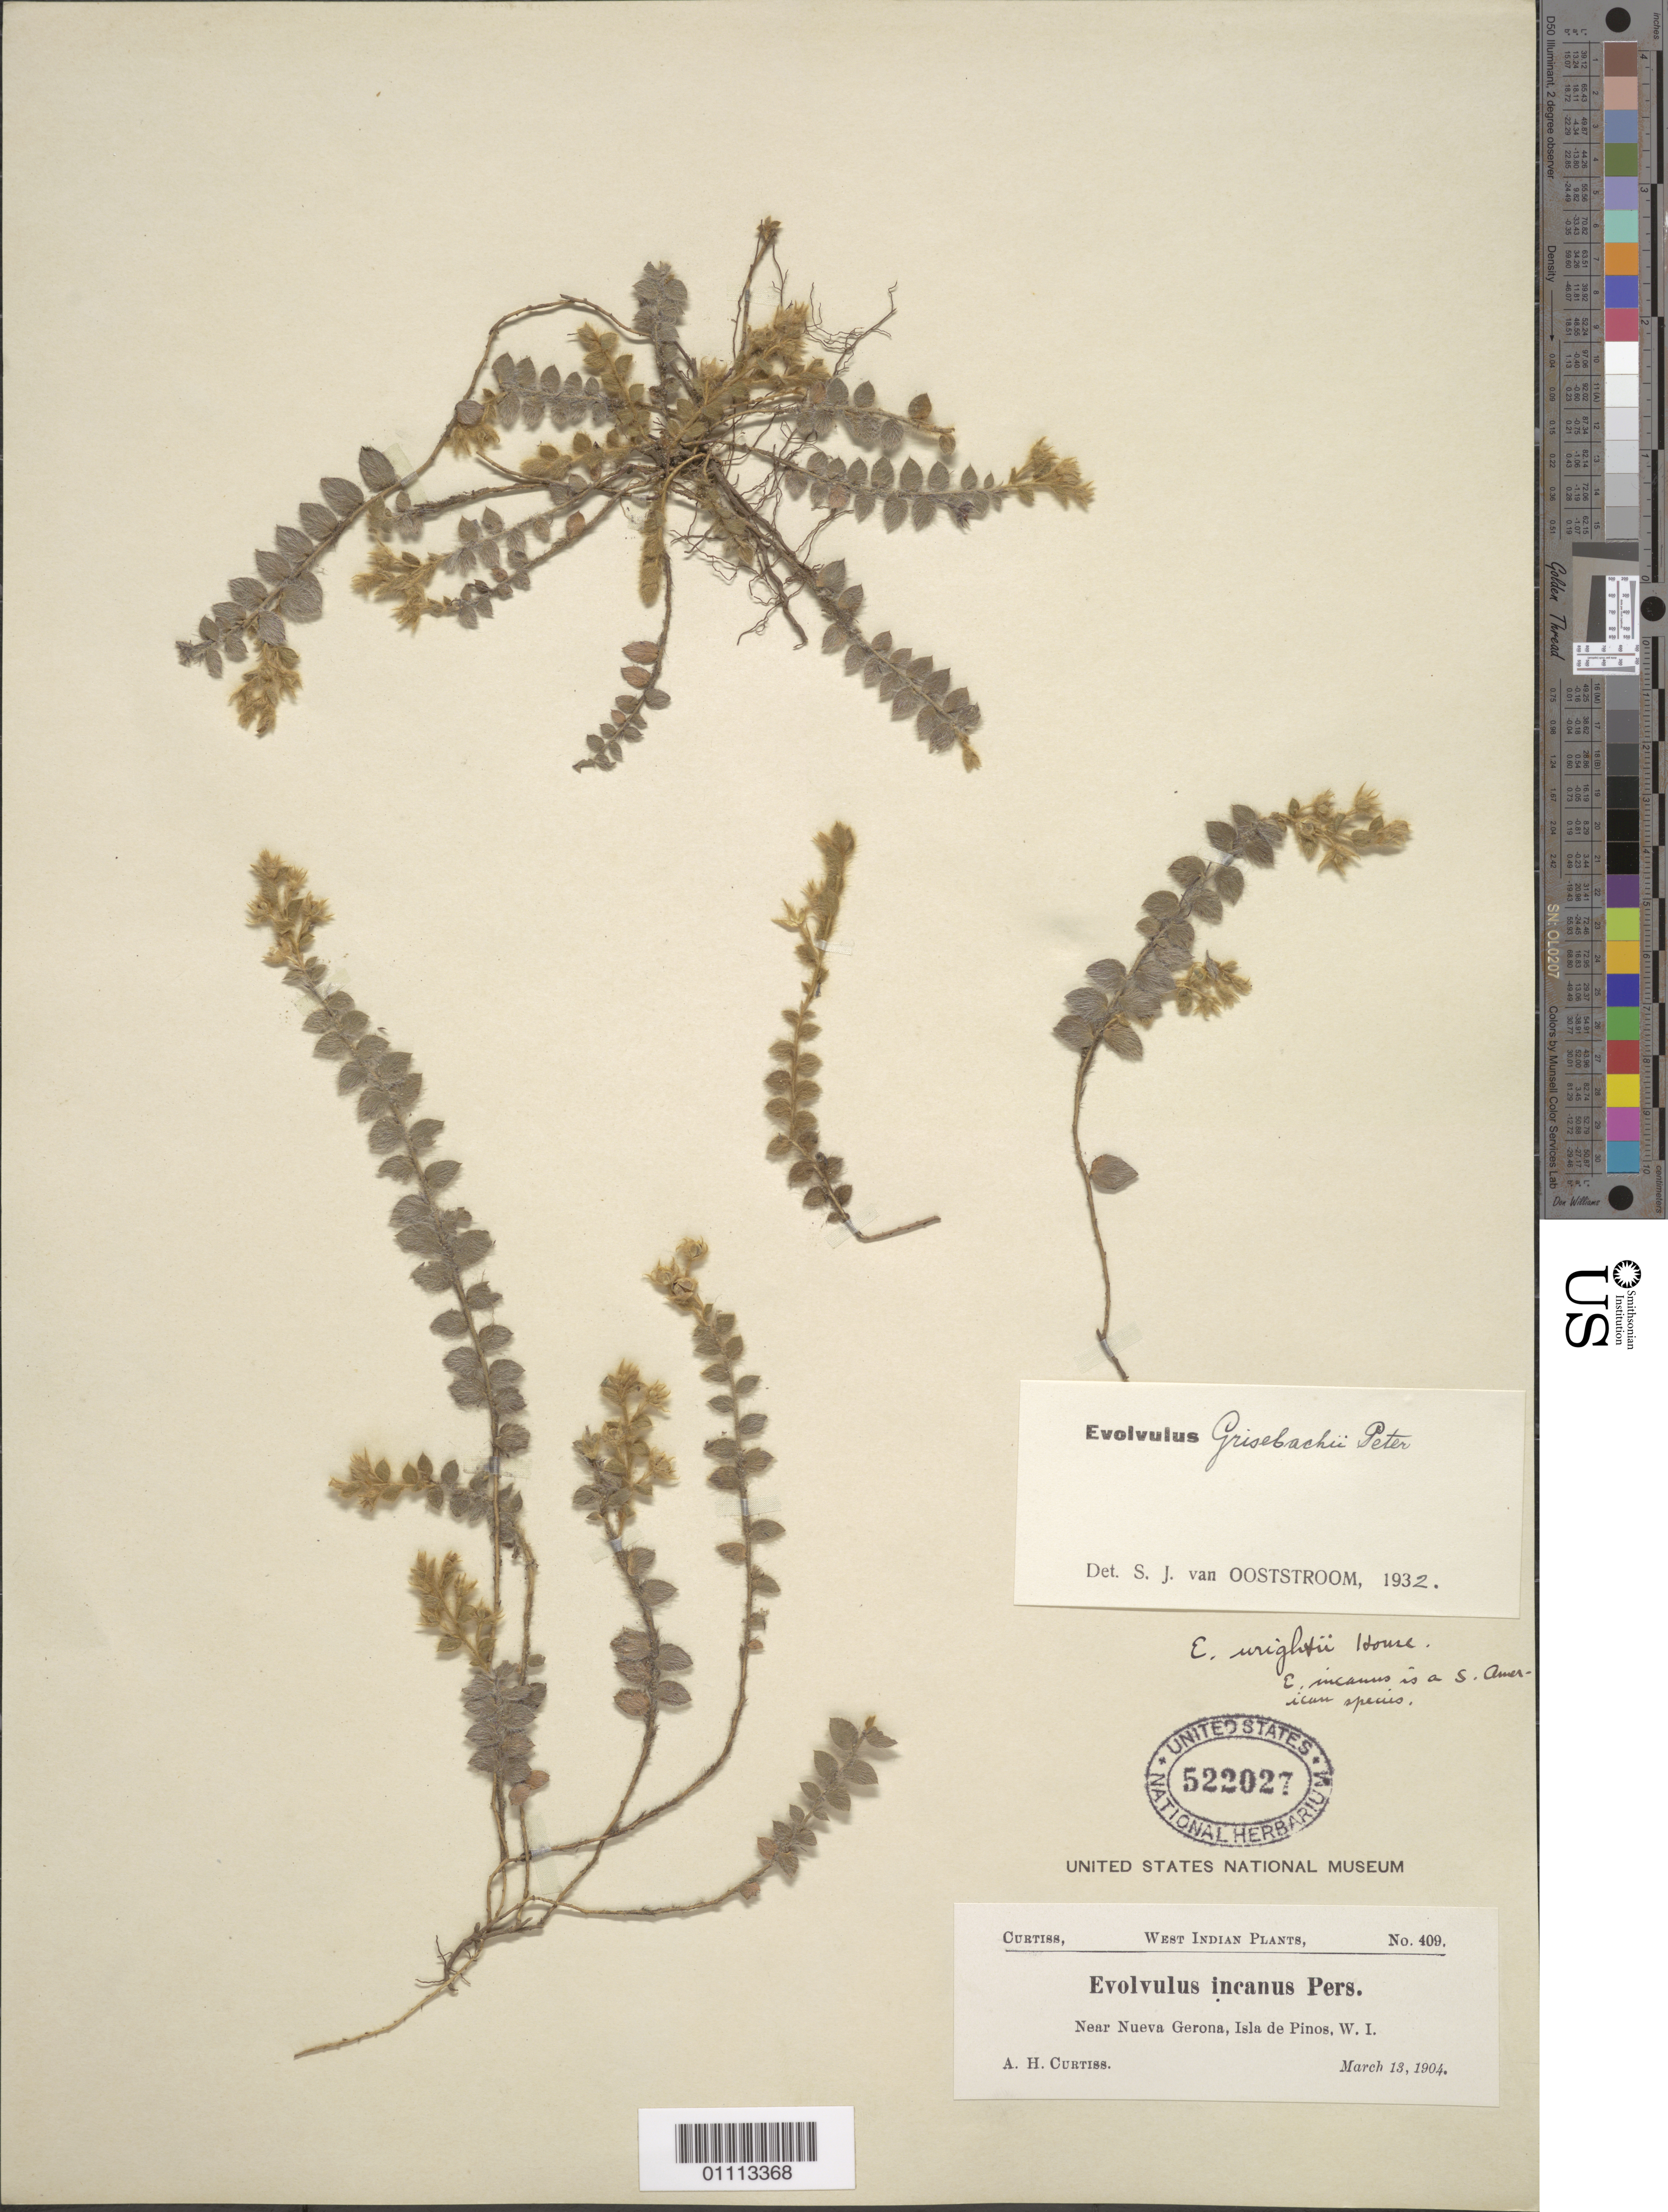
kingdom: Plantae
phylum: Tracheophyta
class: Magnoliopsida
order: Solanales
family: Convolvulaceae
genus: Evolvulus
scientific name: Evolvulus wrightii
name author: House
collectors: A. H. Curtiss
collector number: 409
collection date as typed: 13 Mar 1904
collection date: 1904-03-13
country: Cuba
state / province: Isla de La Juventud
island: Isla de la Juventud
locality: Isle of Pines, Near Nueva Gerona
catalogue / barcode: US 522027